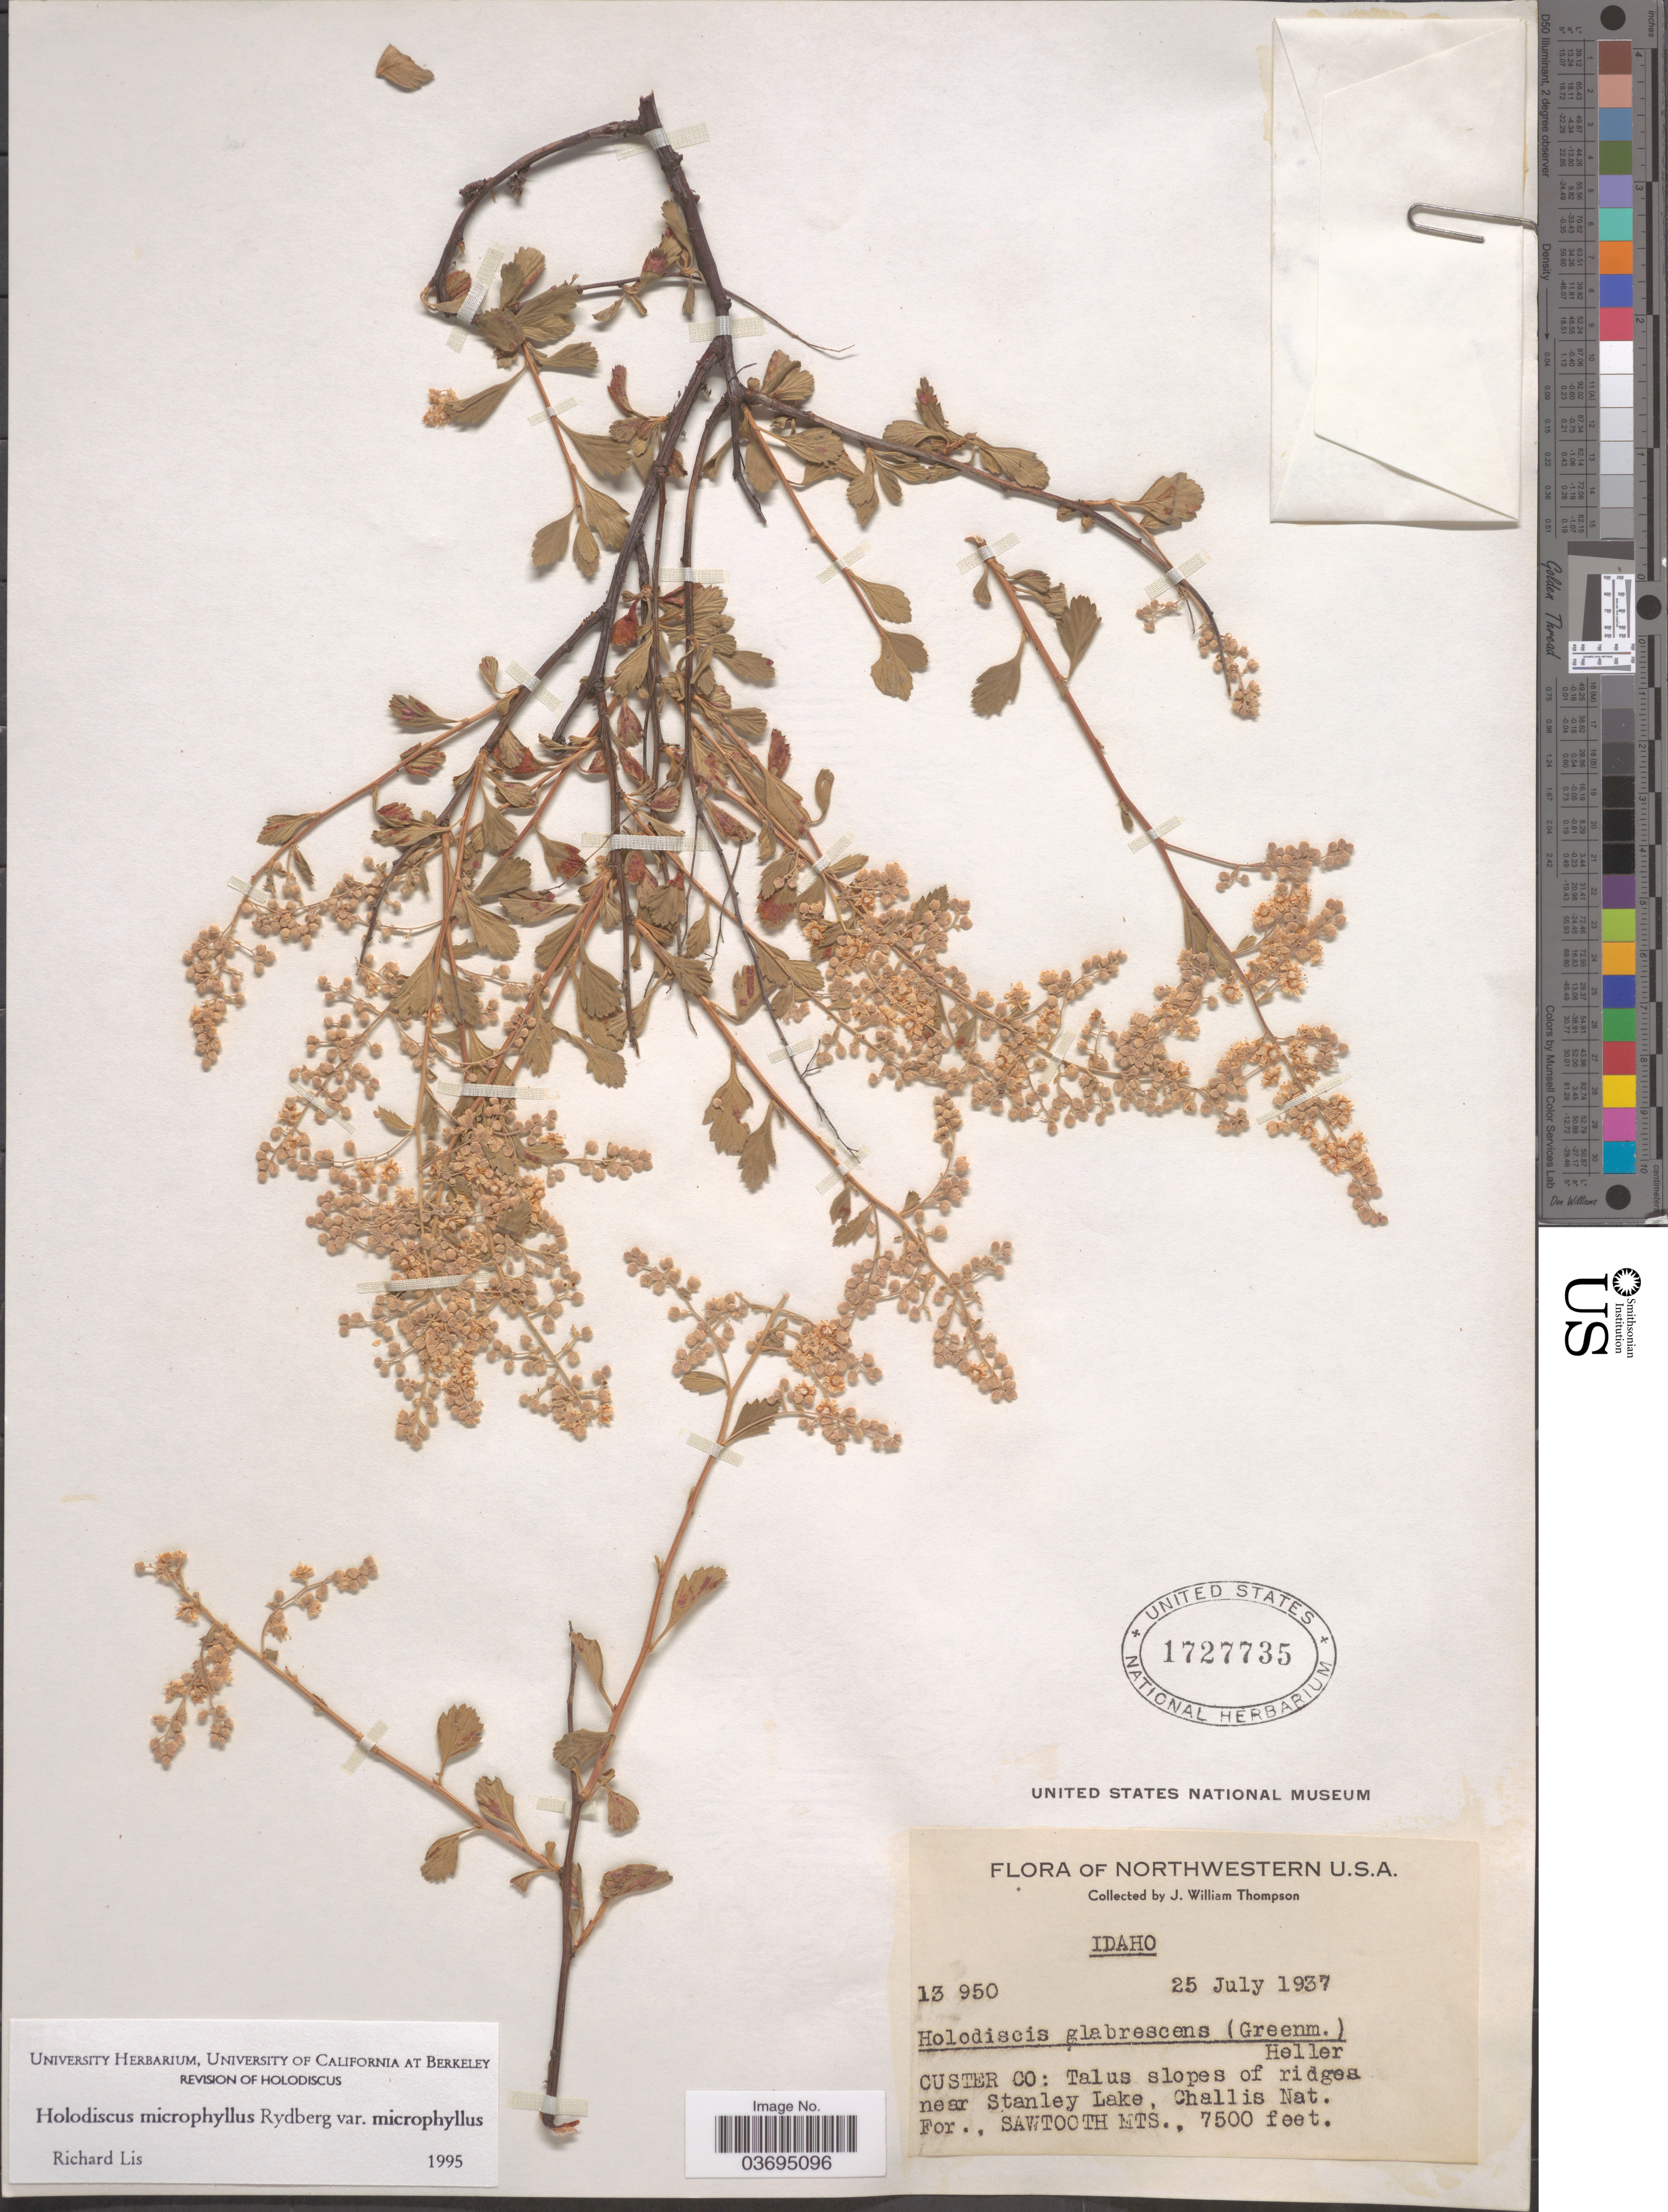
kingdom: Plantae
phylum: Tracheophyta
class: Magnoliopsida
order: Rosales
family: Rosaceae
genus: Holodiscus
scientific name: Holodiscus discolor var. microphyllus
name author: (Rydb.) Jeps.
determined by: Strong, Mark T., (BOT), Smithsonian Institution - National Museum of Natural History (UNITED STATES)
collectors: J. W. Thompson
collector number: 13950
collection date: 1937-07-25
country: United States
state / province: Idaho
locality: Northwestern U. S. A. Custer Co: Talus slopes of ridges near Stanley Lake, Challis Nat. For., Sawtooth Mts.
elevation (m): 2286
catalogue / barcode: US 1727735